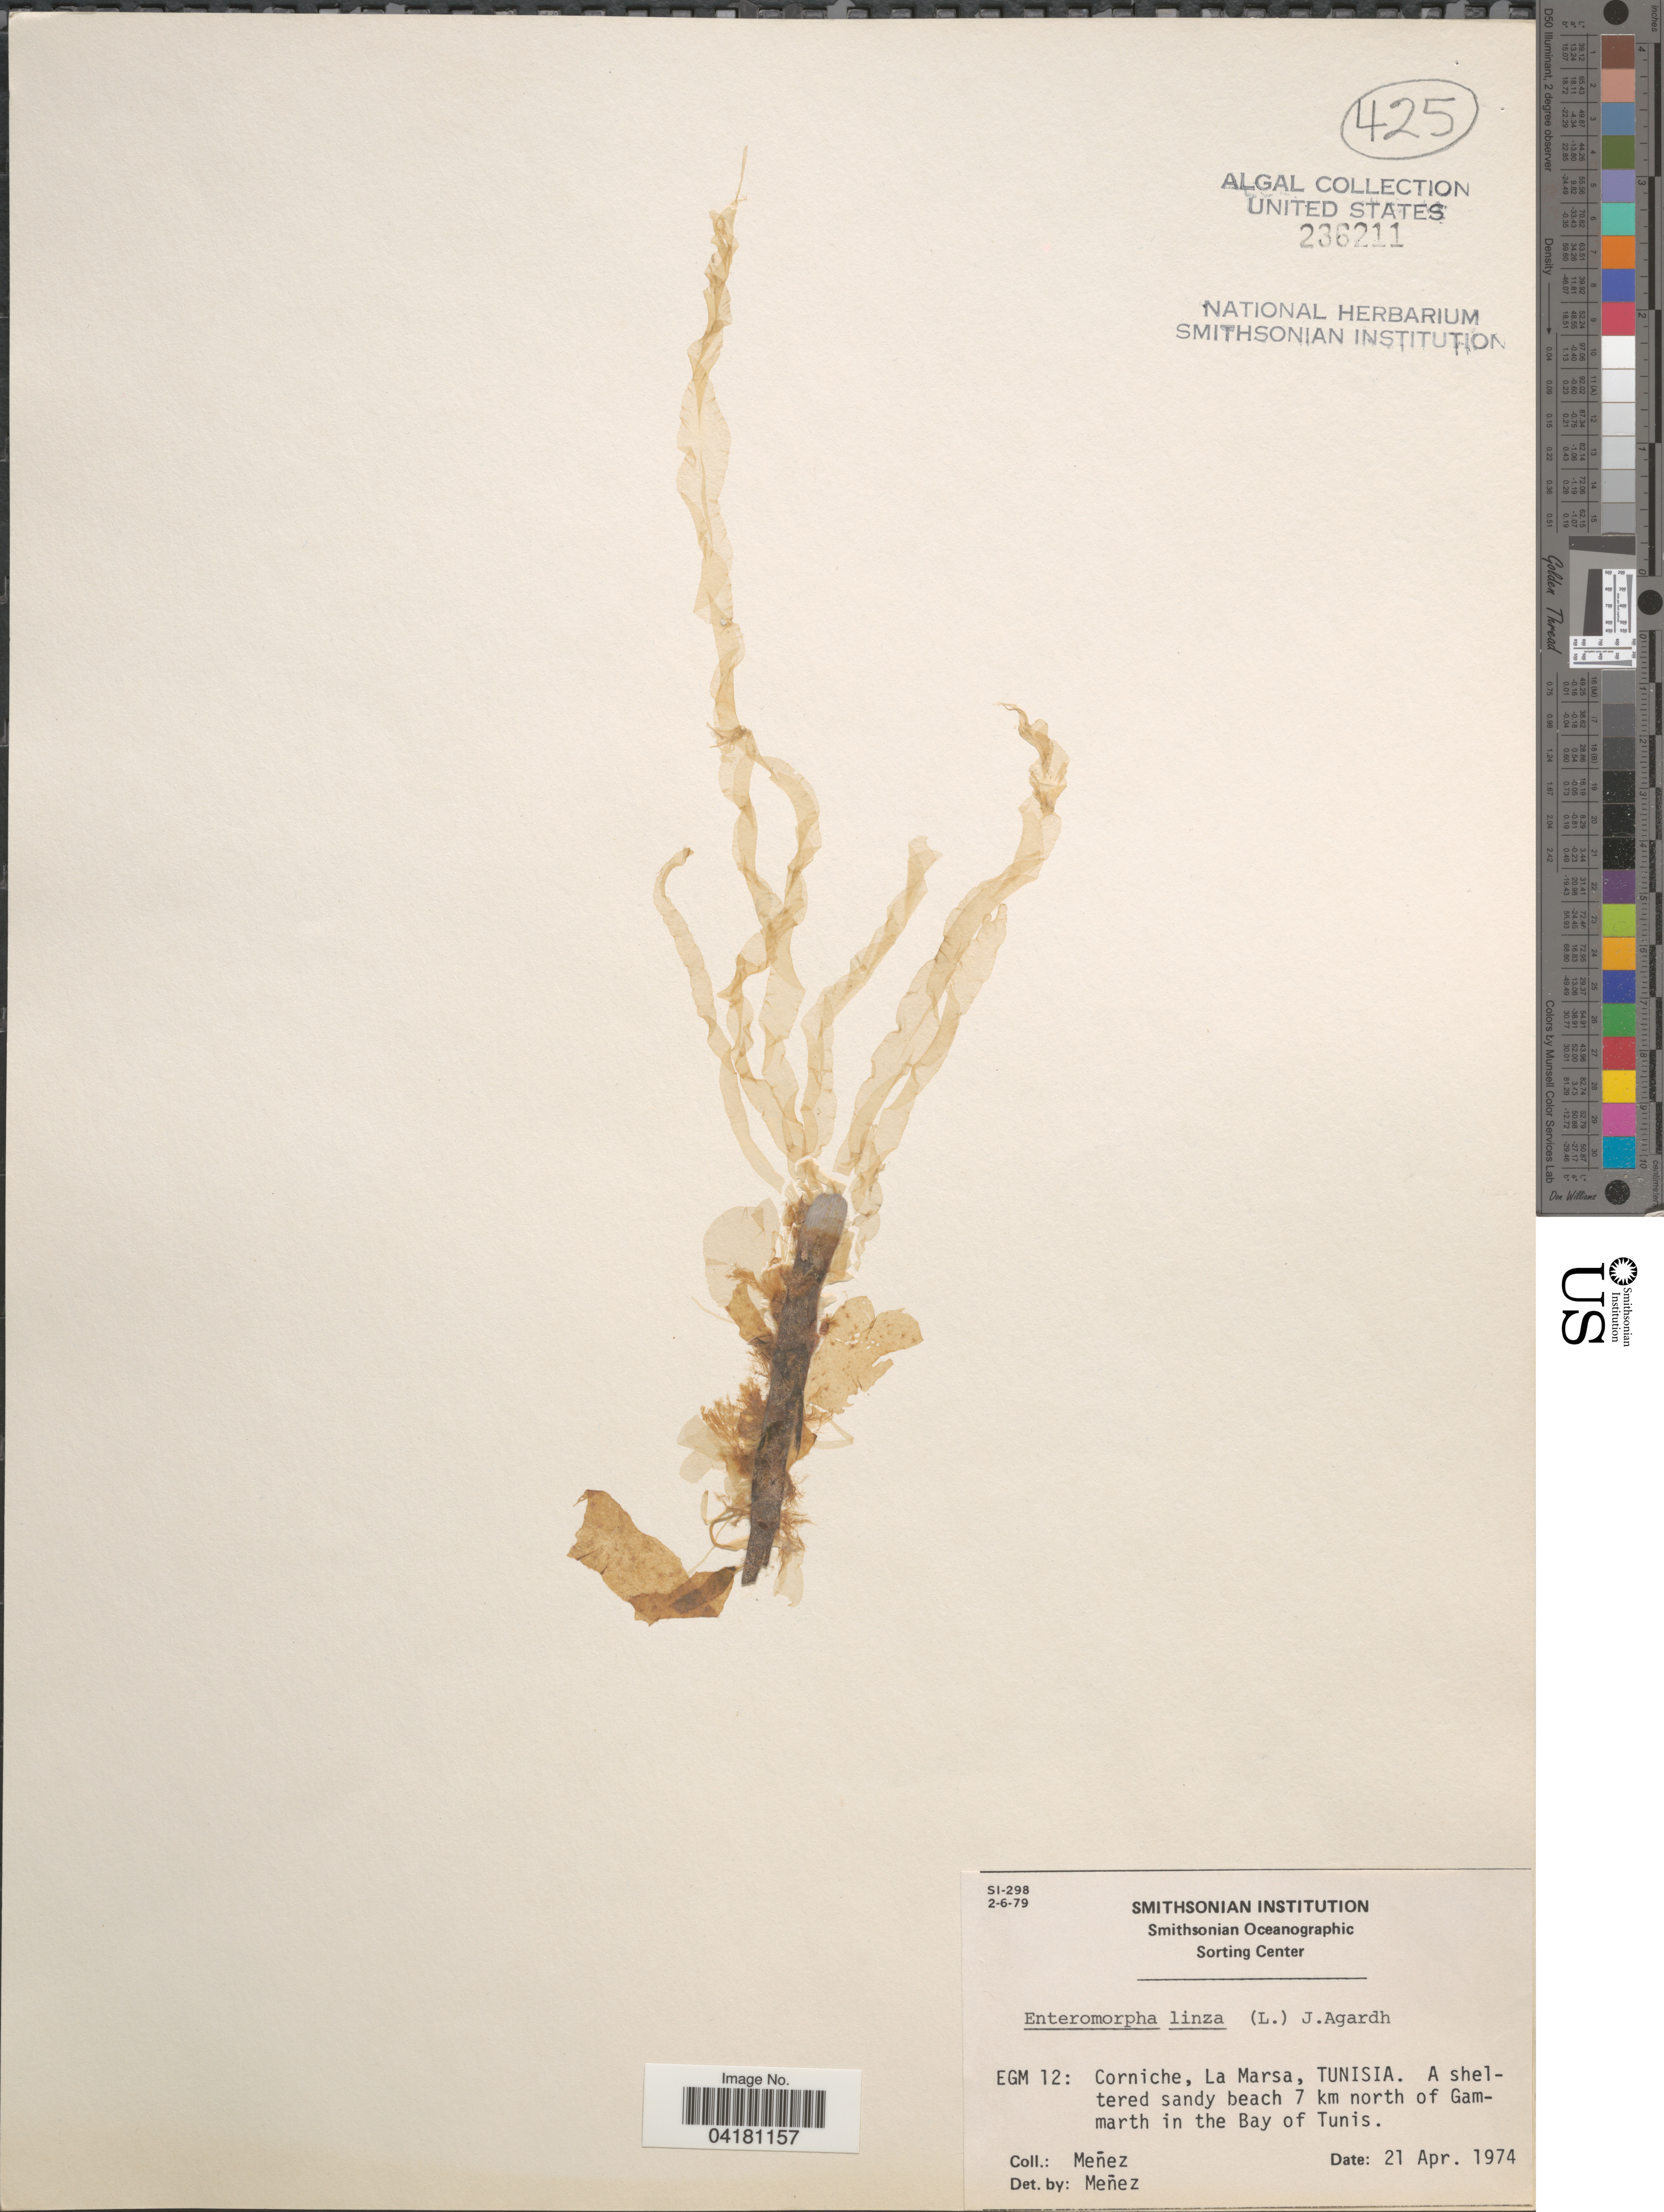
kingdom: Plantae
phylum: Chlorophyta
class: Ulvophyceae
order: Ulvales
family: Ulvaceae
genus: Ulva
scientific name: Ulva linza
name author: L.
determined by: Algae name updating Project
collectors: Menez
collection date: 1974-04-21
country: Tunisia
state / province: Tunis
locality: EGM 12: Corniche, La Marsa. A sheltered sandy beach 7 km north of Gammarth in the Bay of Tunis.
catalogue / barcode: US 236211